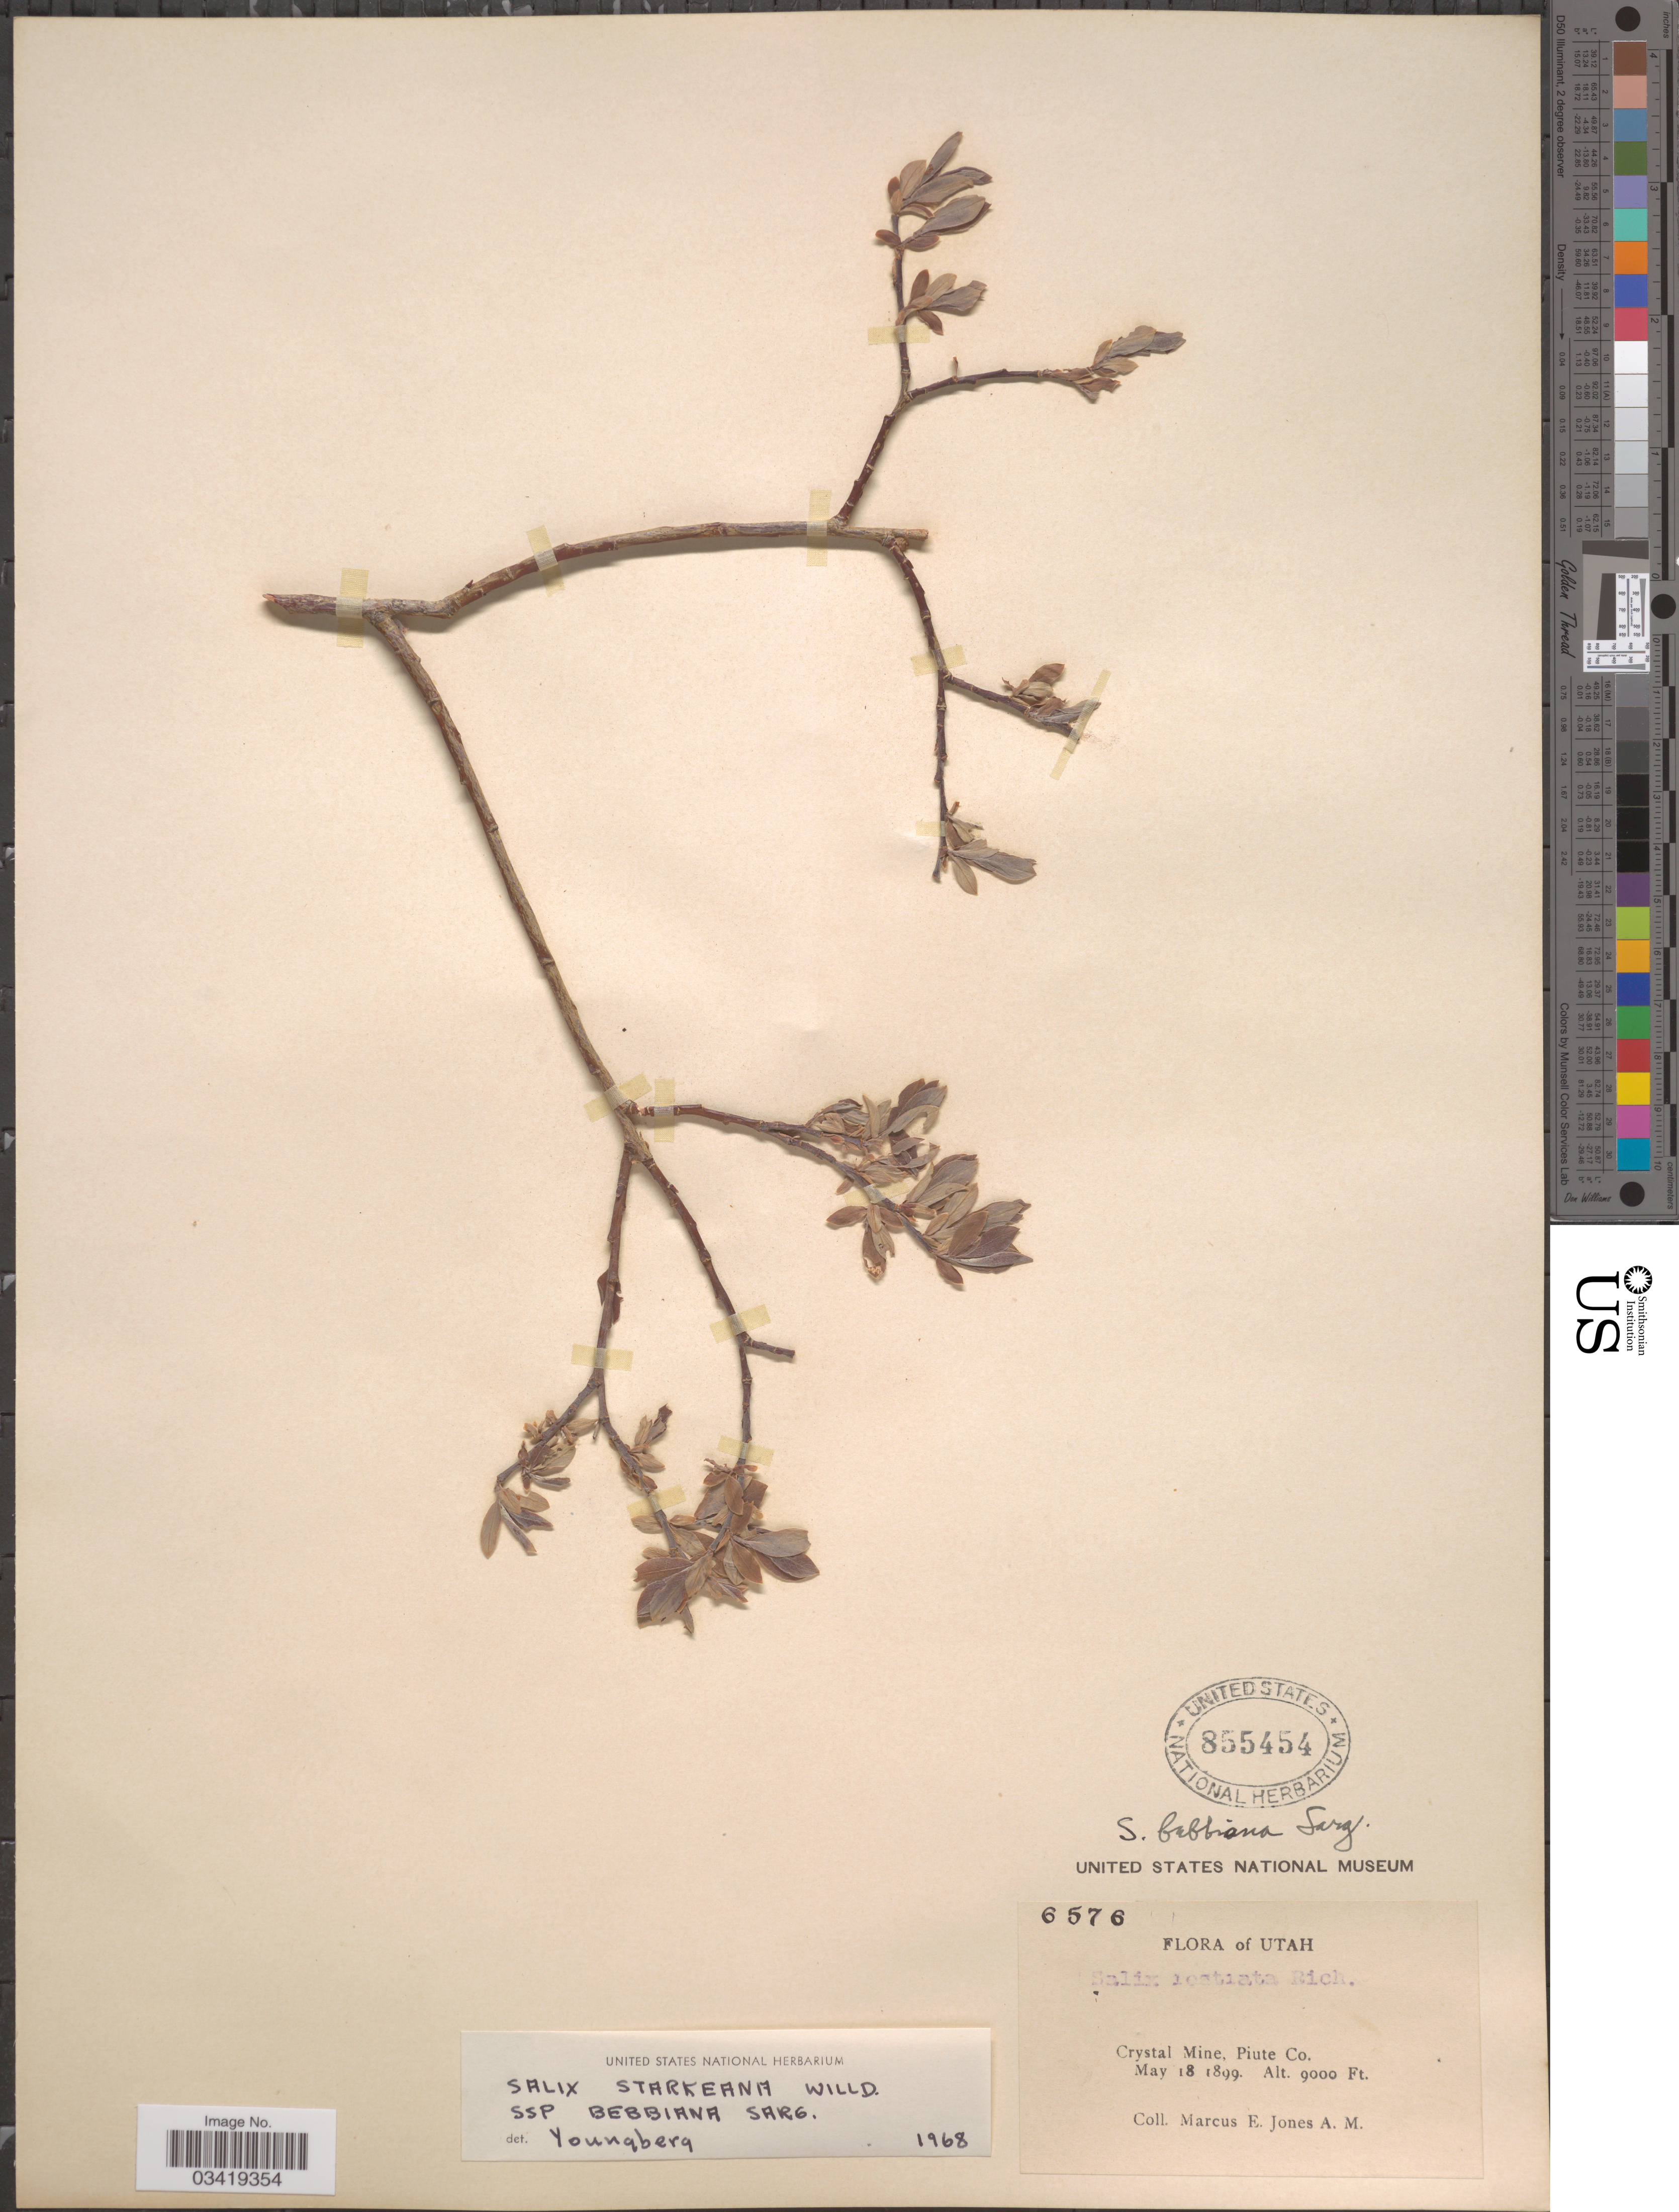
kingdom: Plantae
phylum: Tracheophyta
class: Magnoliopsida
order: Malpighiales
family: Salicaceae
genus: Salix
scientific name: Salix bebbiana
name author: Sarg.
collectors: M. E. Jones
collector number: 6576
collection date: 1899-05-18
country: United States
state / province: Utah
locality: Crystal Mine, Piute Co.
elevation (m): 2743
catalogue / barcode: US 855454